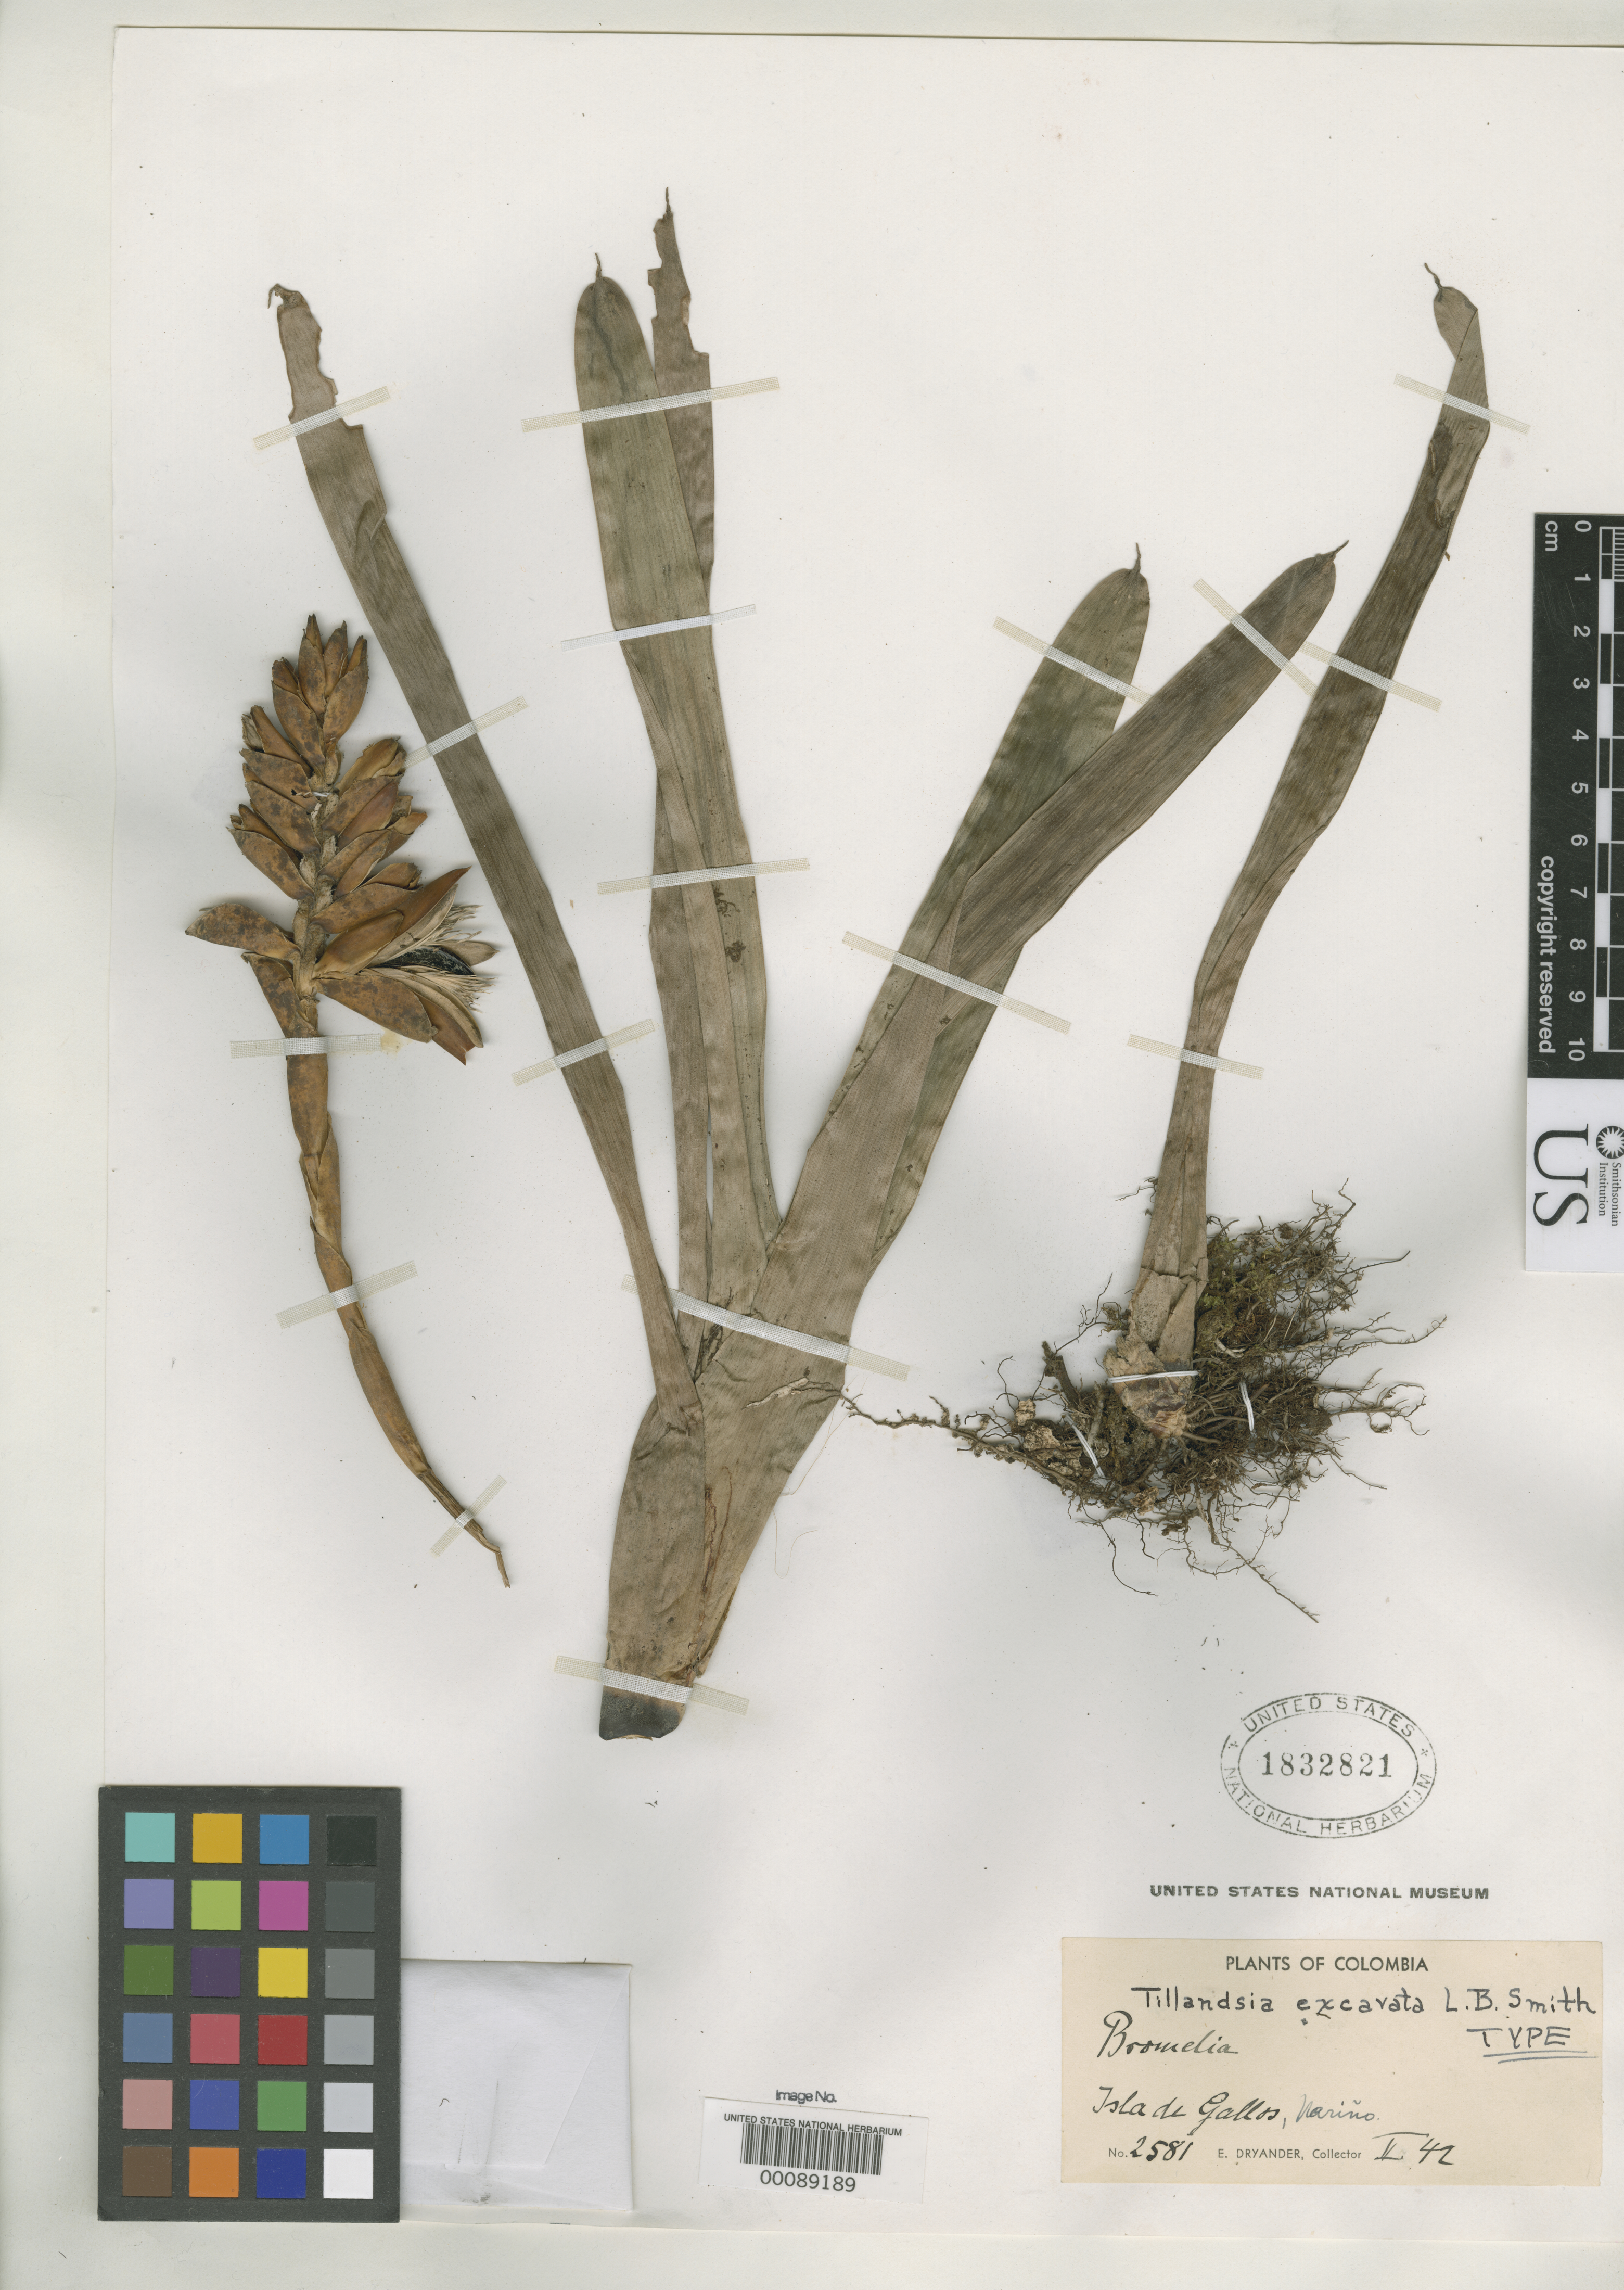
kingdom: Plantae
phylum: Tracheophyta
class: Liliopsida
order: Poales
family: Bromeliaceae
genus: Tillandsia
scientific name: Tillandsia excavata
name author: L.B. Sm.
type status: Holotype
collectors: E. I. Dryander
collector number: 2581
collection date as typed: Feb 1942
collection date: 1942-02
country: Colombia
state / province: Nariño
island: Gallos Island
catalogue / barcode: US 1832821